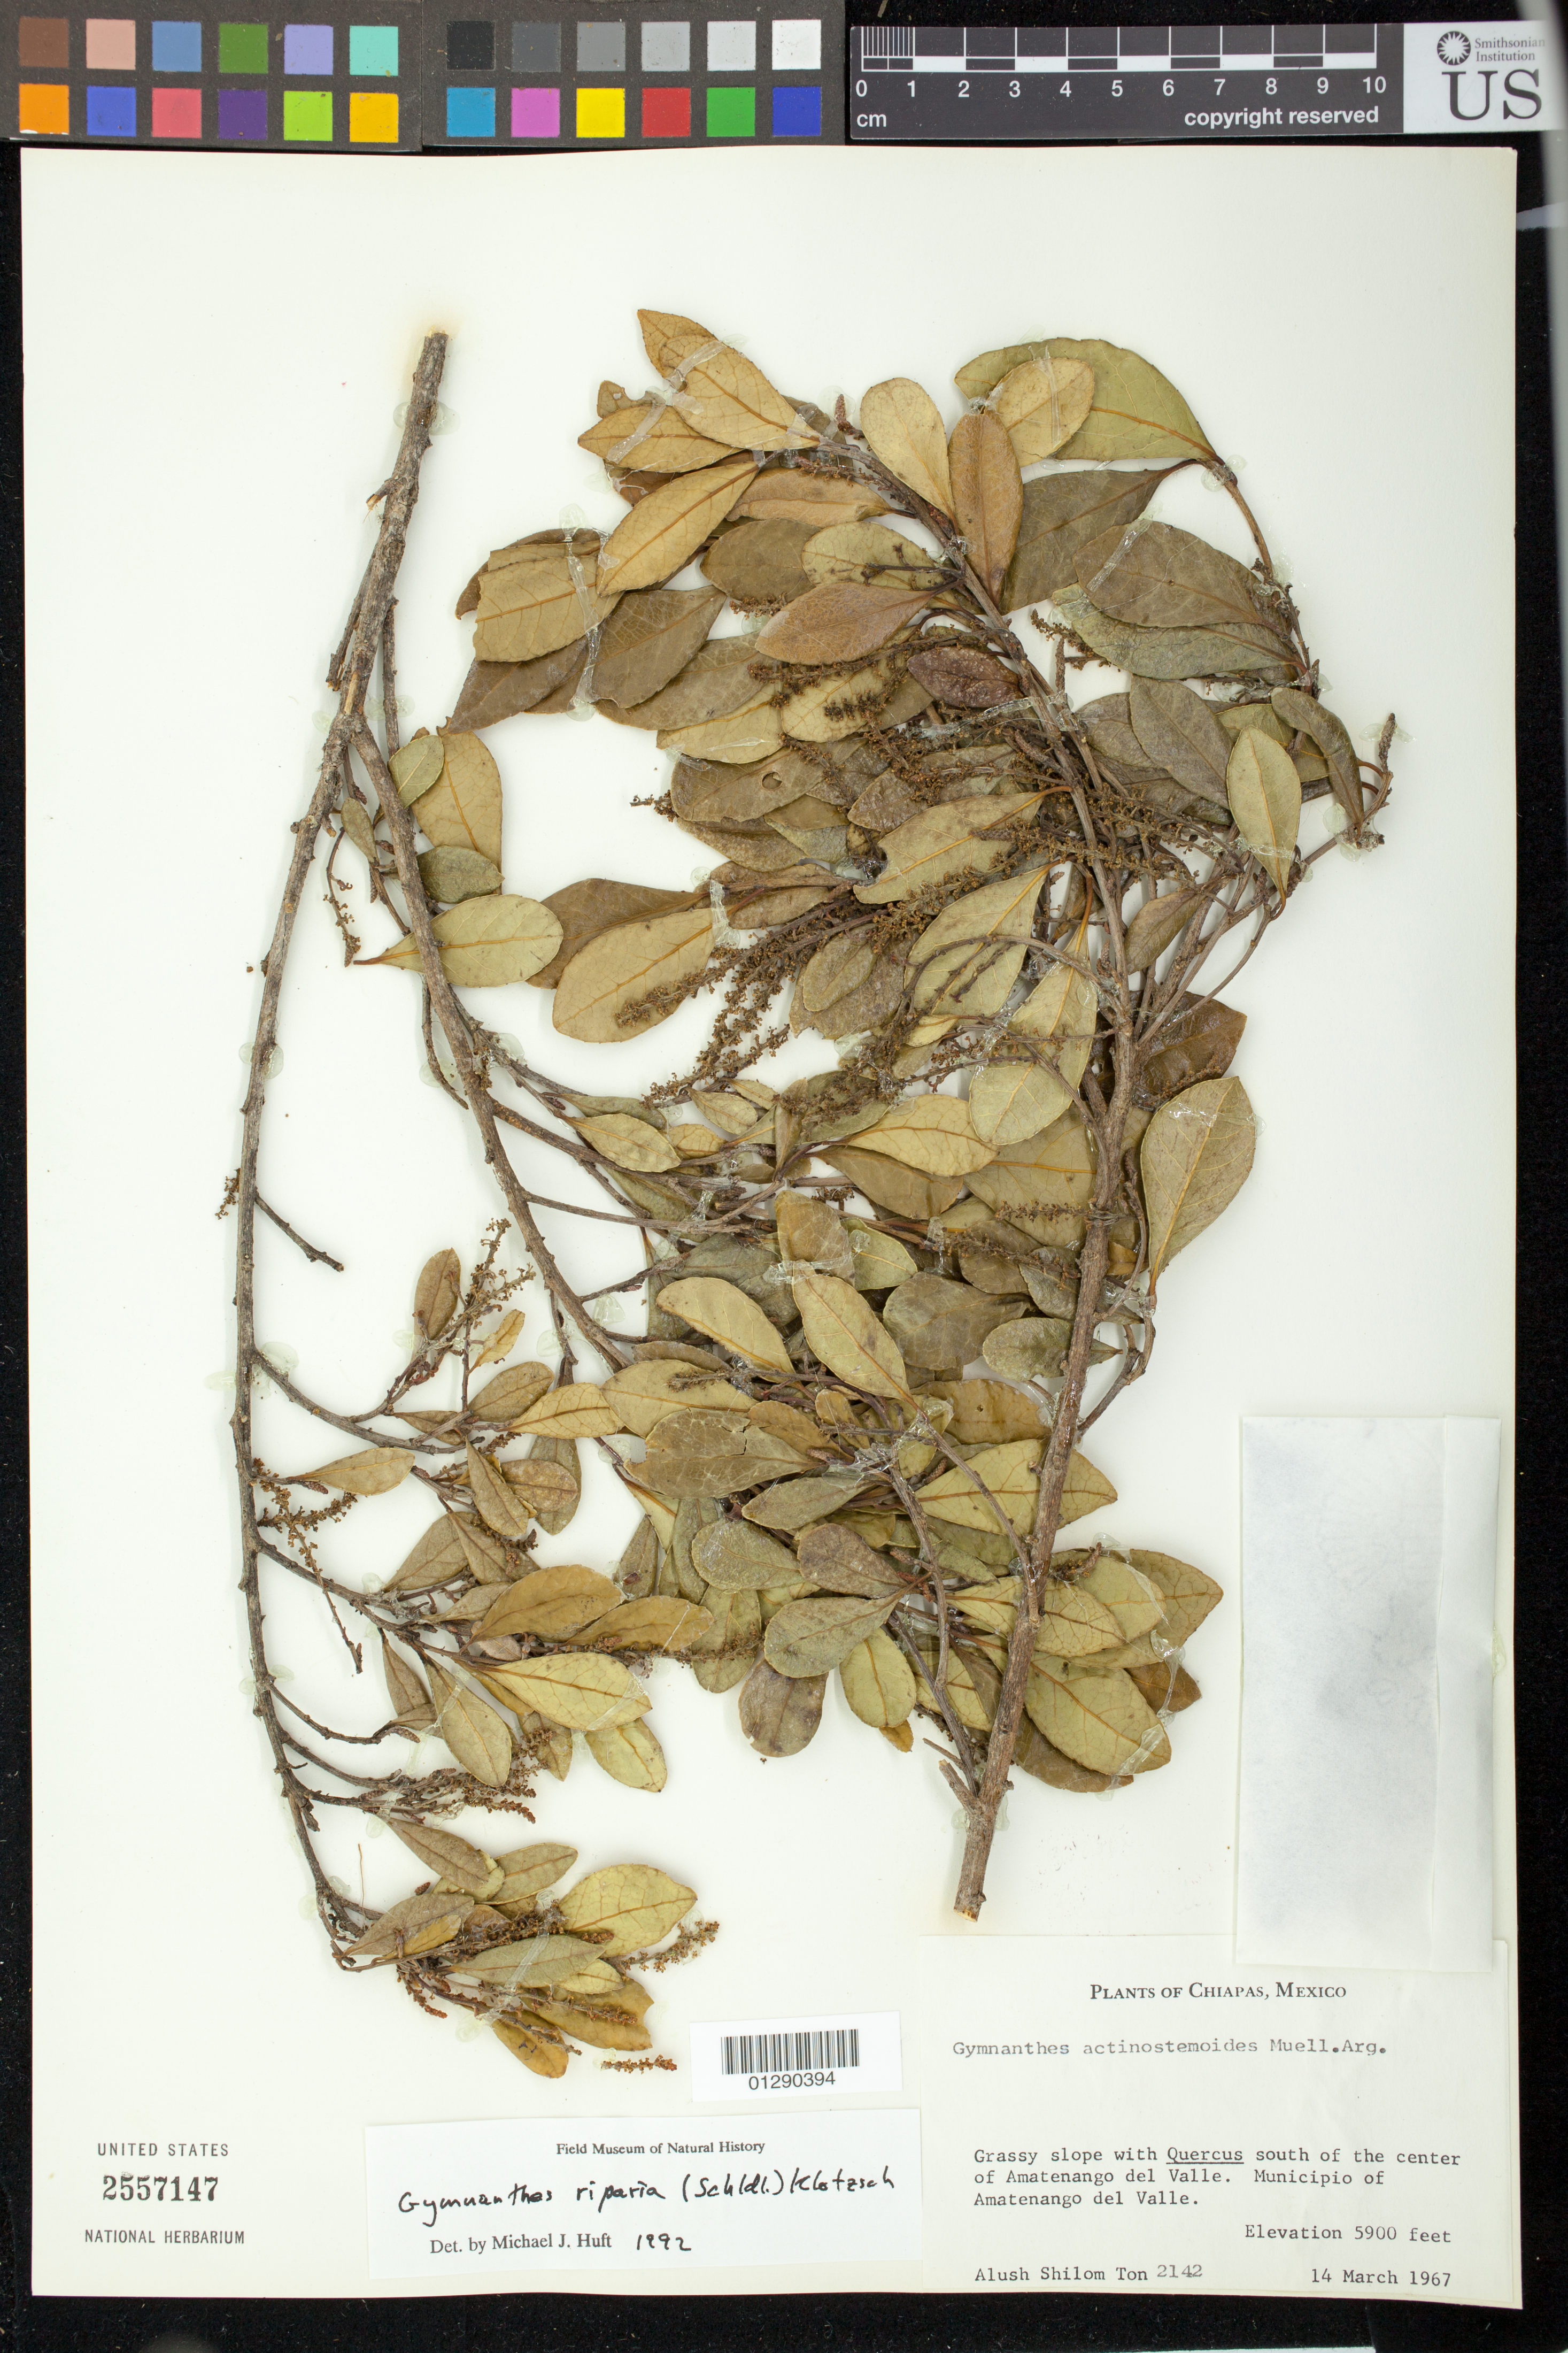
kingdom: Plantae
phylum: Tracheophyta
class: Magnoliopsida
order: Malpighiales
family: Euphorbiaceae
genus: Gymnanthes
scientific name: Gymnanthes lucida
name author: Sw.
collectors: A. Shilom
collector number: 2142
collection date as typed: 14 Mar 1967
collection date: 1967-03-14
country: Mexico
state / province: Chiapas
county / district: Amatenango del Valle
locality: South of the center of Amatenango del Valle. Municipio of Amatenango del Valle.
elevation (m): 1798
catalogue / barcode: US 2557147